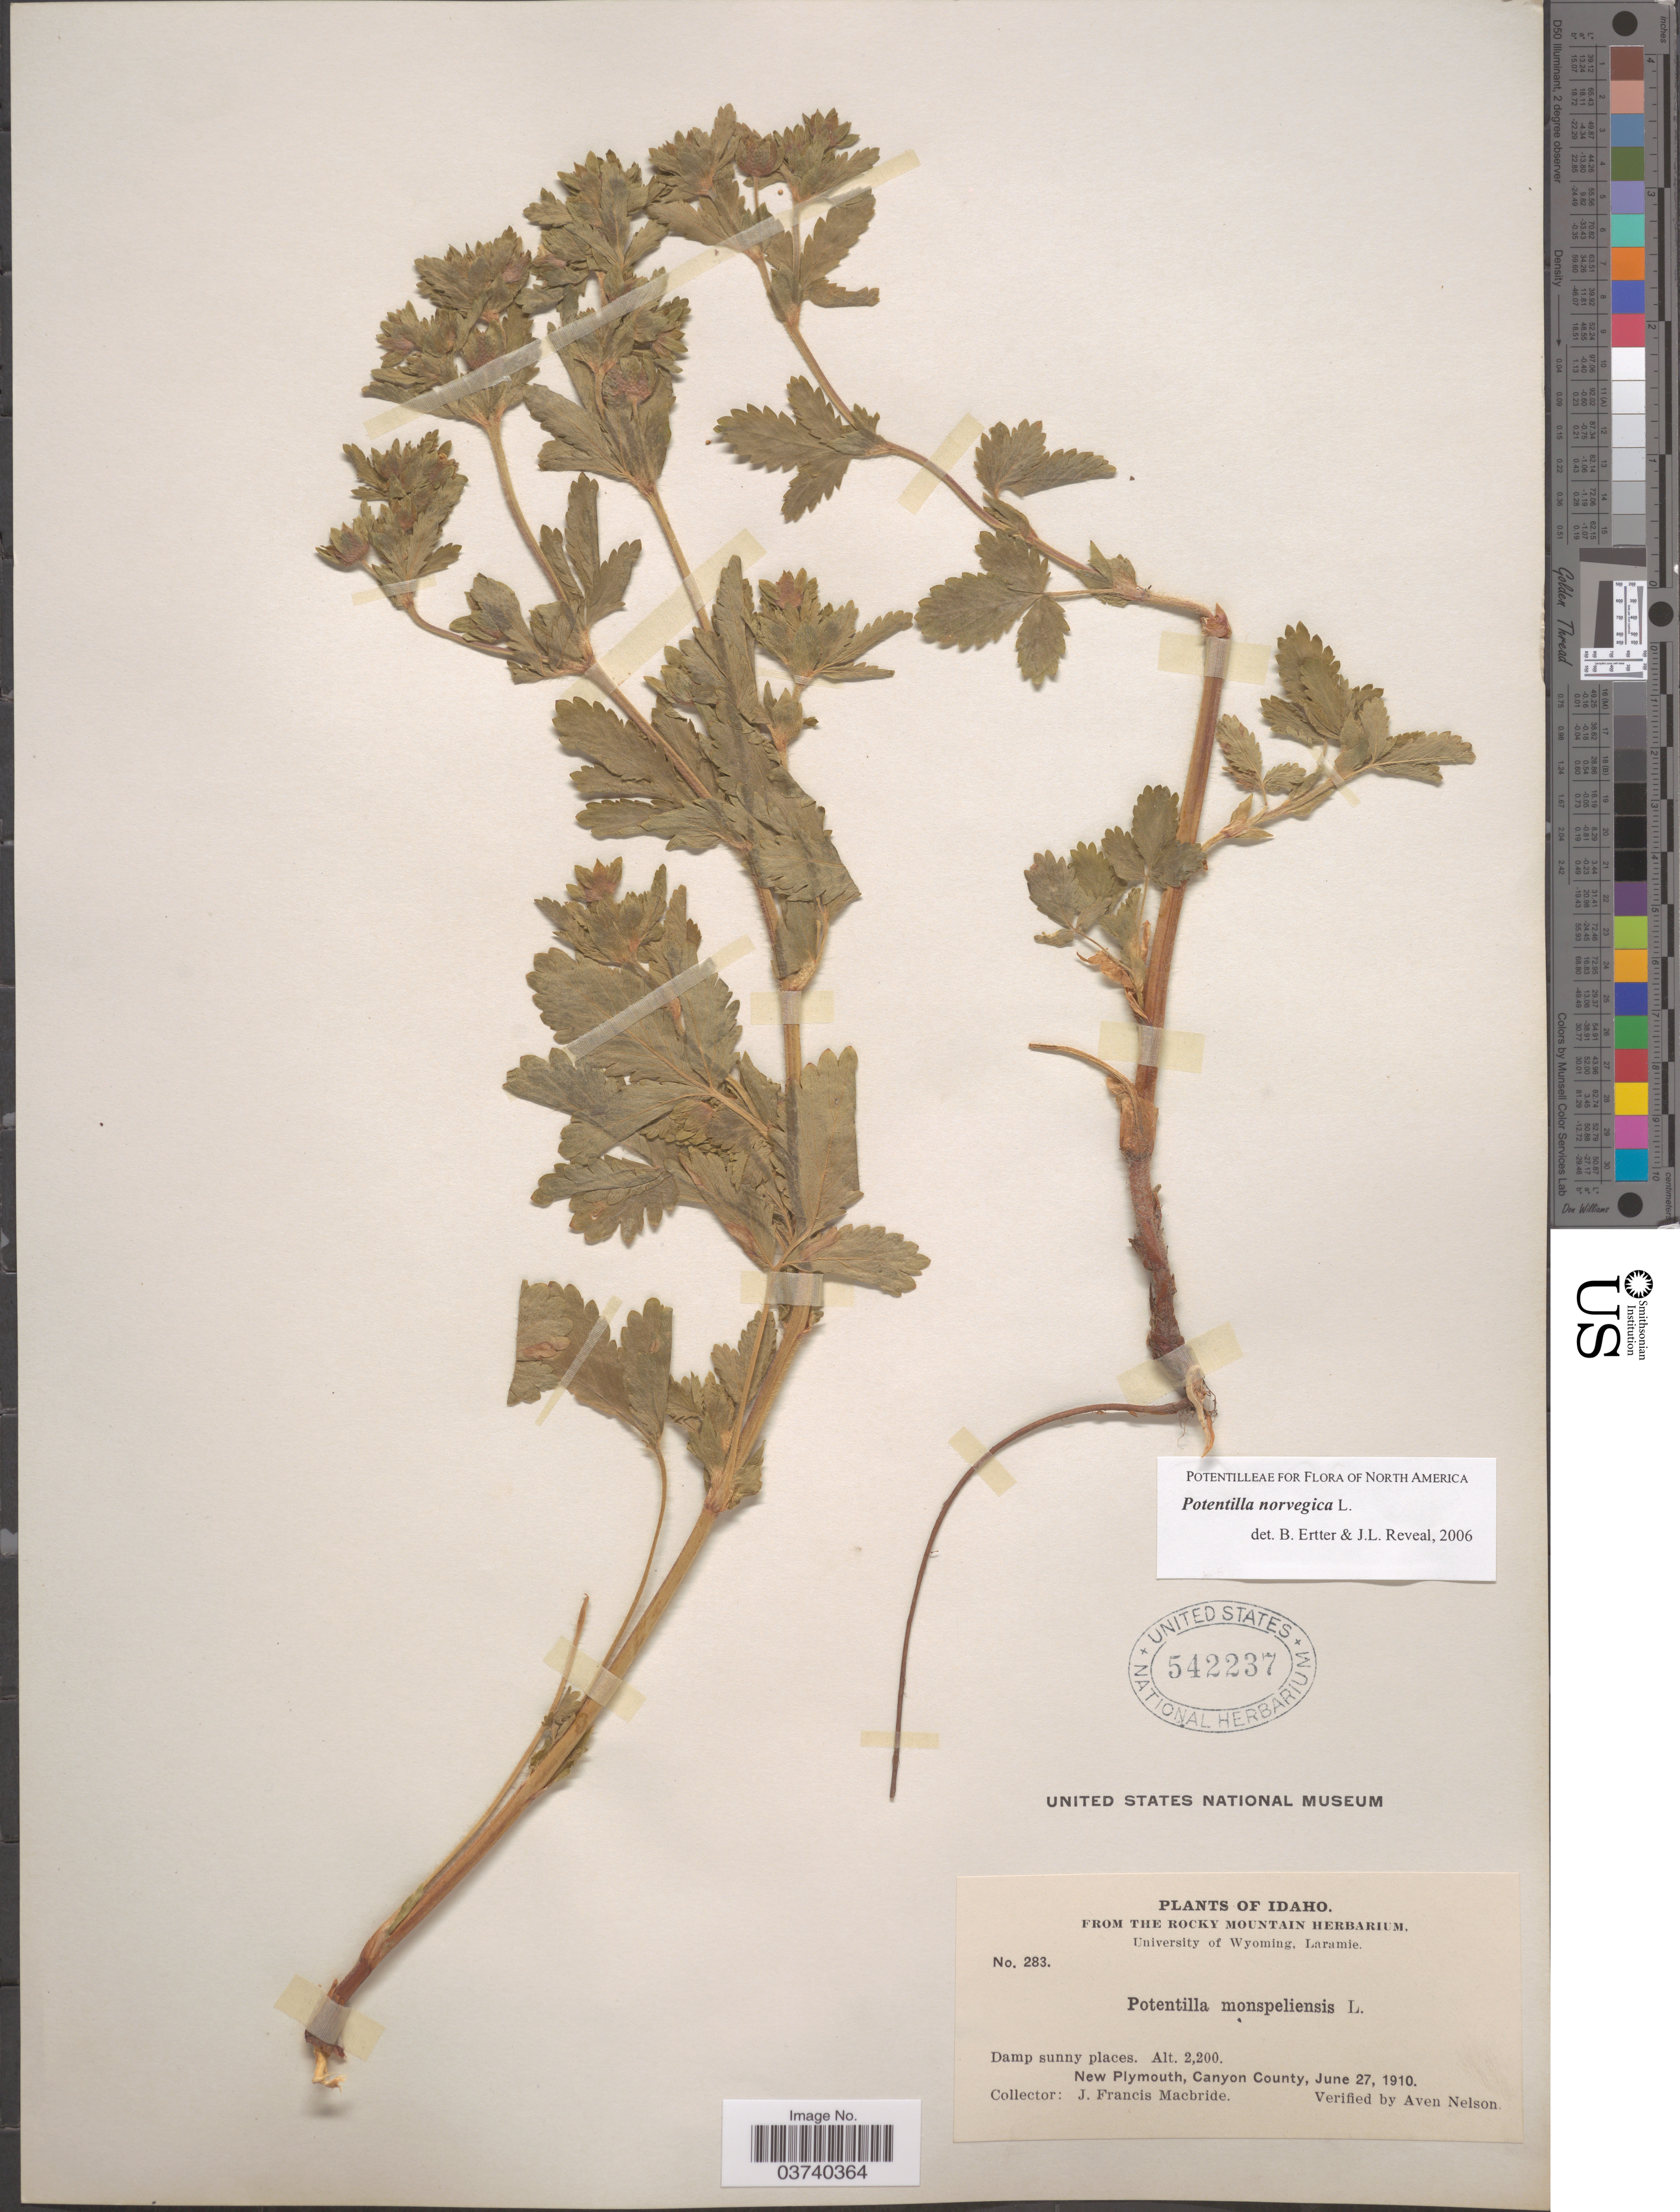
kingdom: Plantae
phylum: Tracheophyta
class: Magnoliopsida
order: Rosales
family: Rosaceae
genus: Potentilla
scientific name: Potentilla norvegica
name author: L.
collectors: J. F. Macbride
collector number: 283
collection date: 1910-06-27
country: United States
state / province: Idaho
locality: New Plymouth, Canyon County.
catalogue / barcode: US 542237